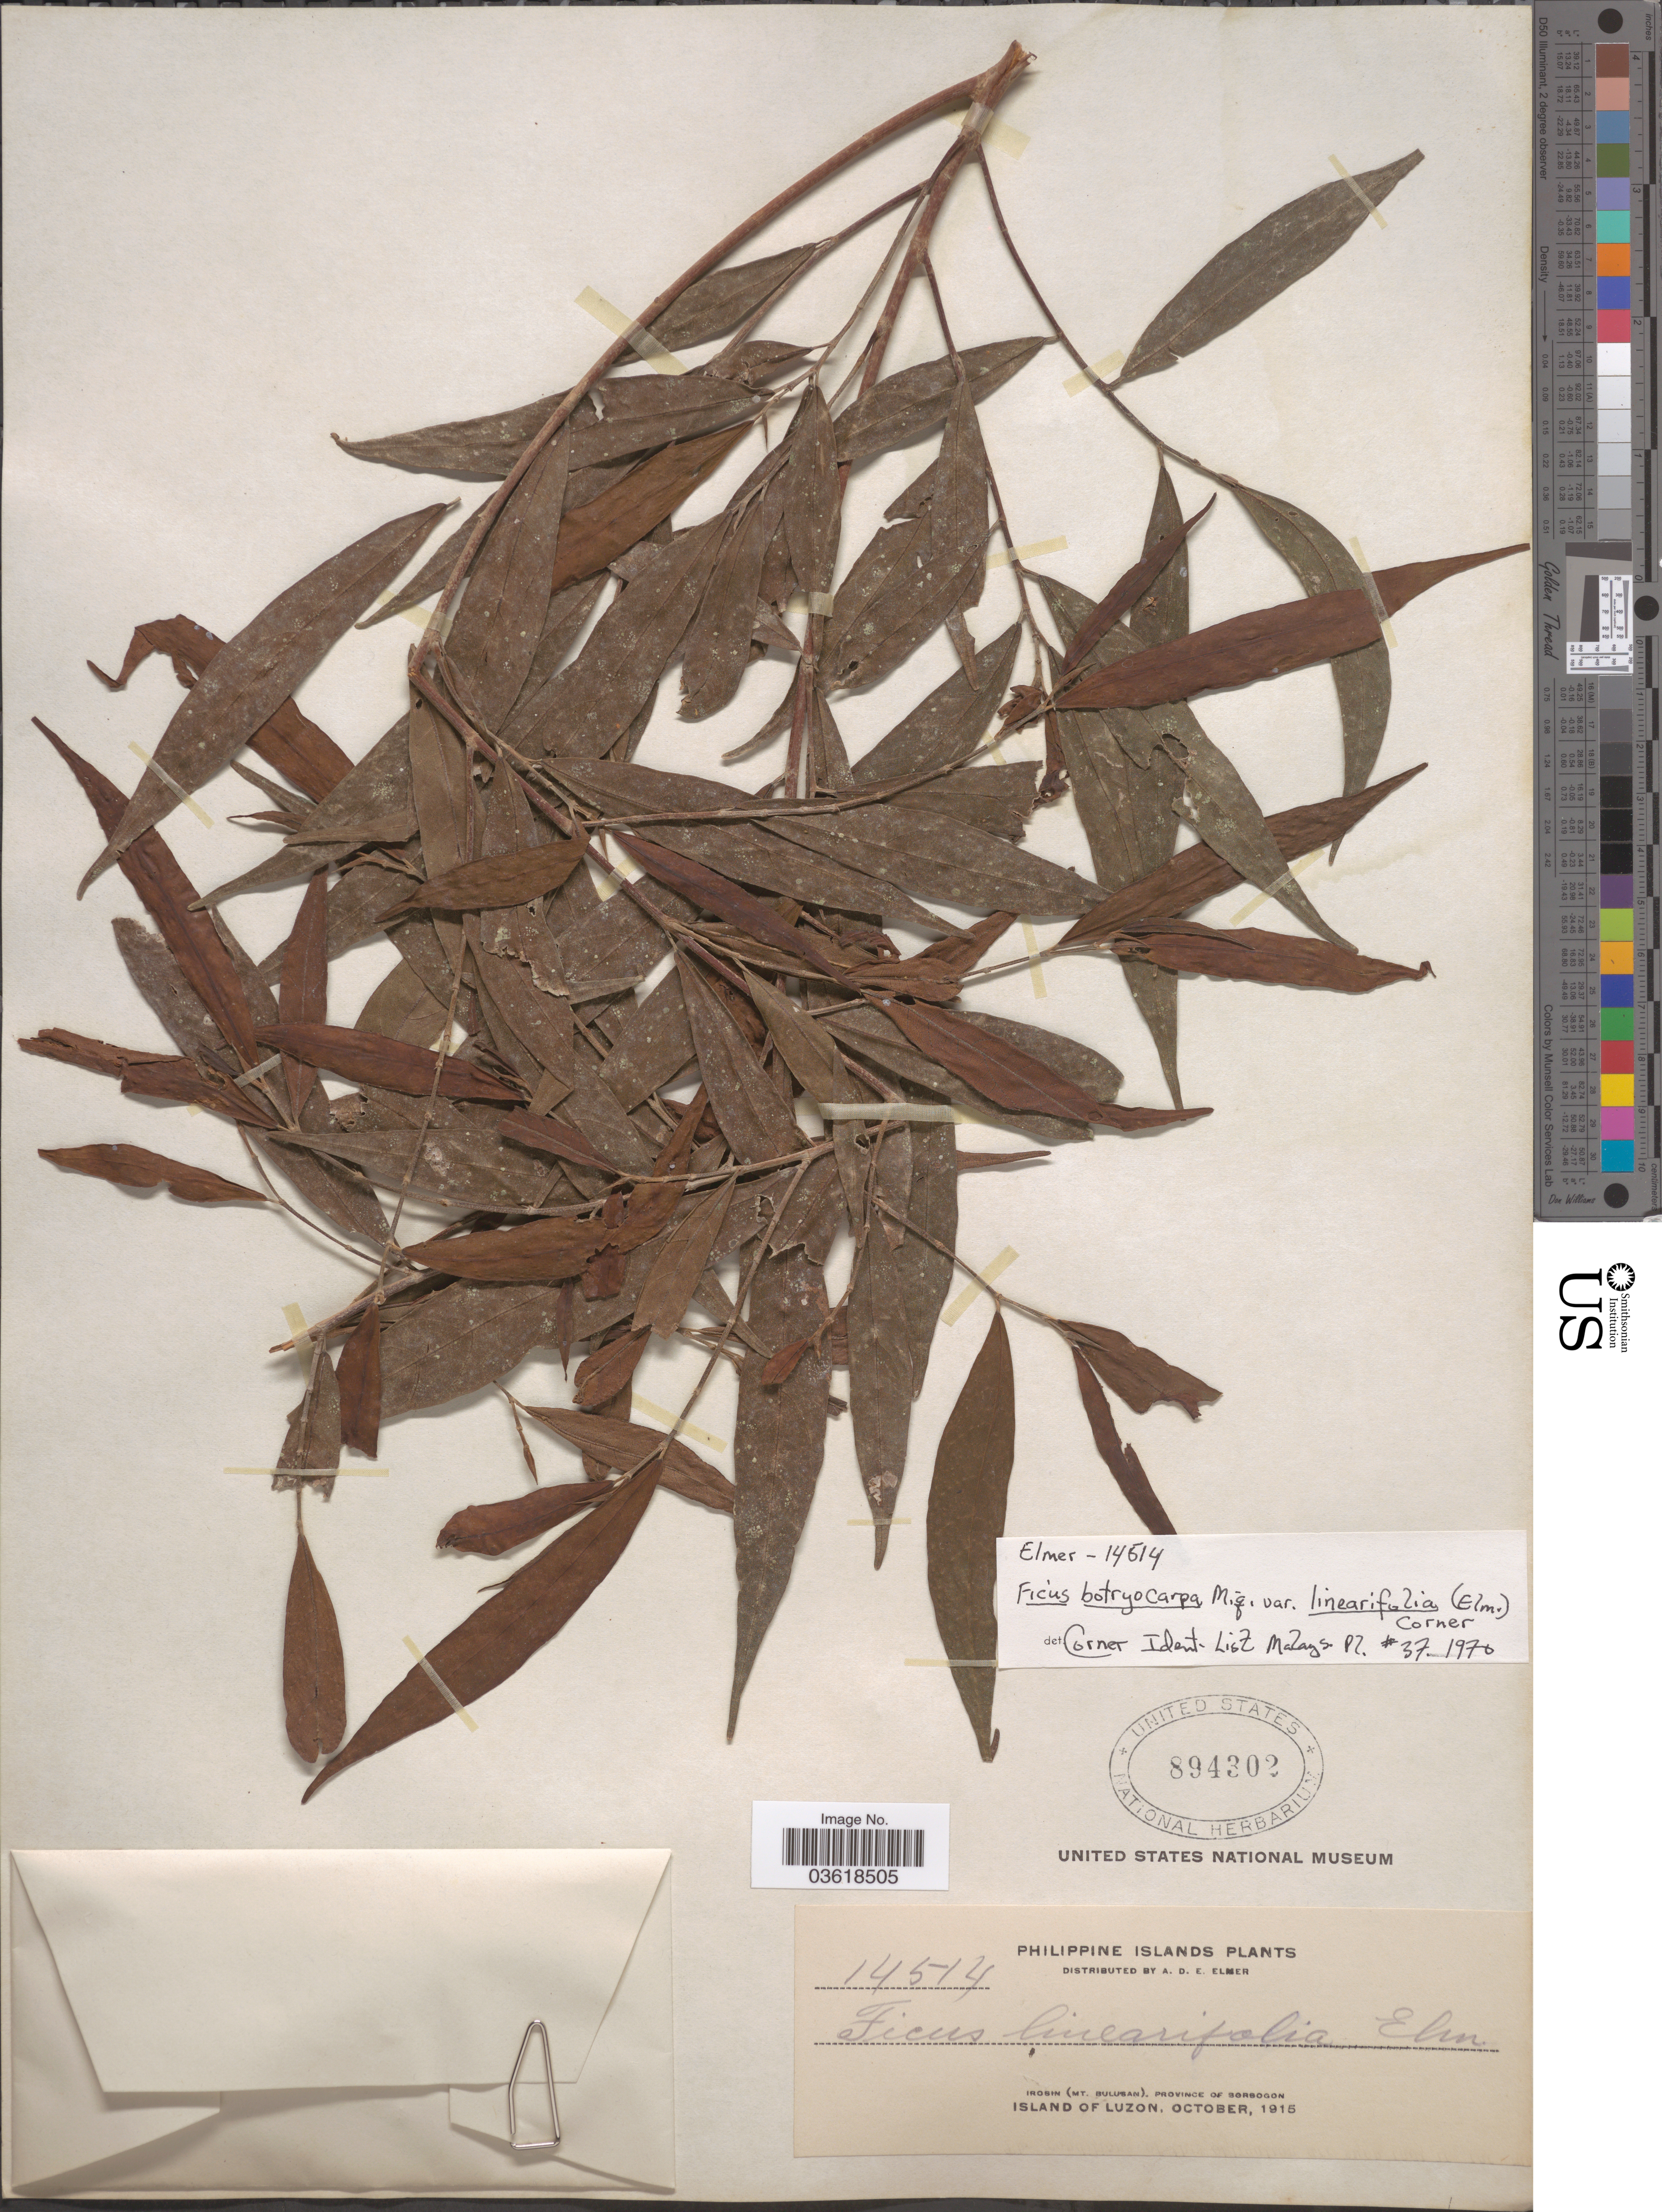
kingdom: Plantae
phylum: Tracheophyta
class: Magnoliopsida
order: Rosales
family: Moraceae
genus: Ficus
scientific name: Ficus botryocarpa var. linearifolia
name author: (Elmer) Corner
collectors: A. D. E. Elmer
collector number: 14514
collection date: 1915-10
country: Philippines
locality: Philippine Islands. Irosin (Mt. Bulusan), Province of Sorsogon. Island of Luzon.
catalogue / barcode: US 894302